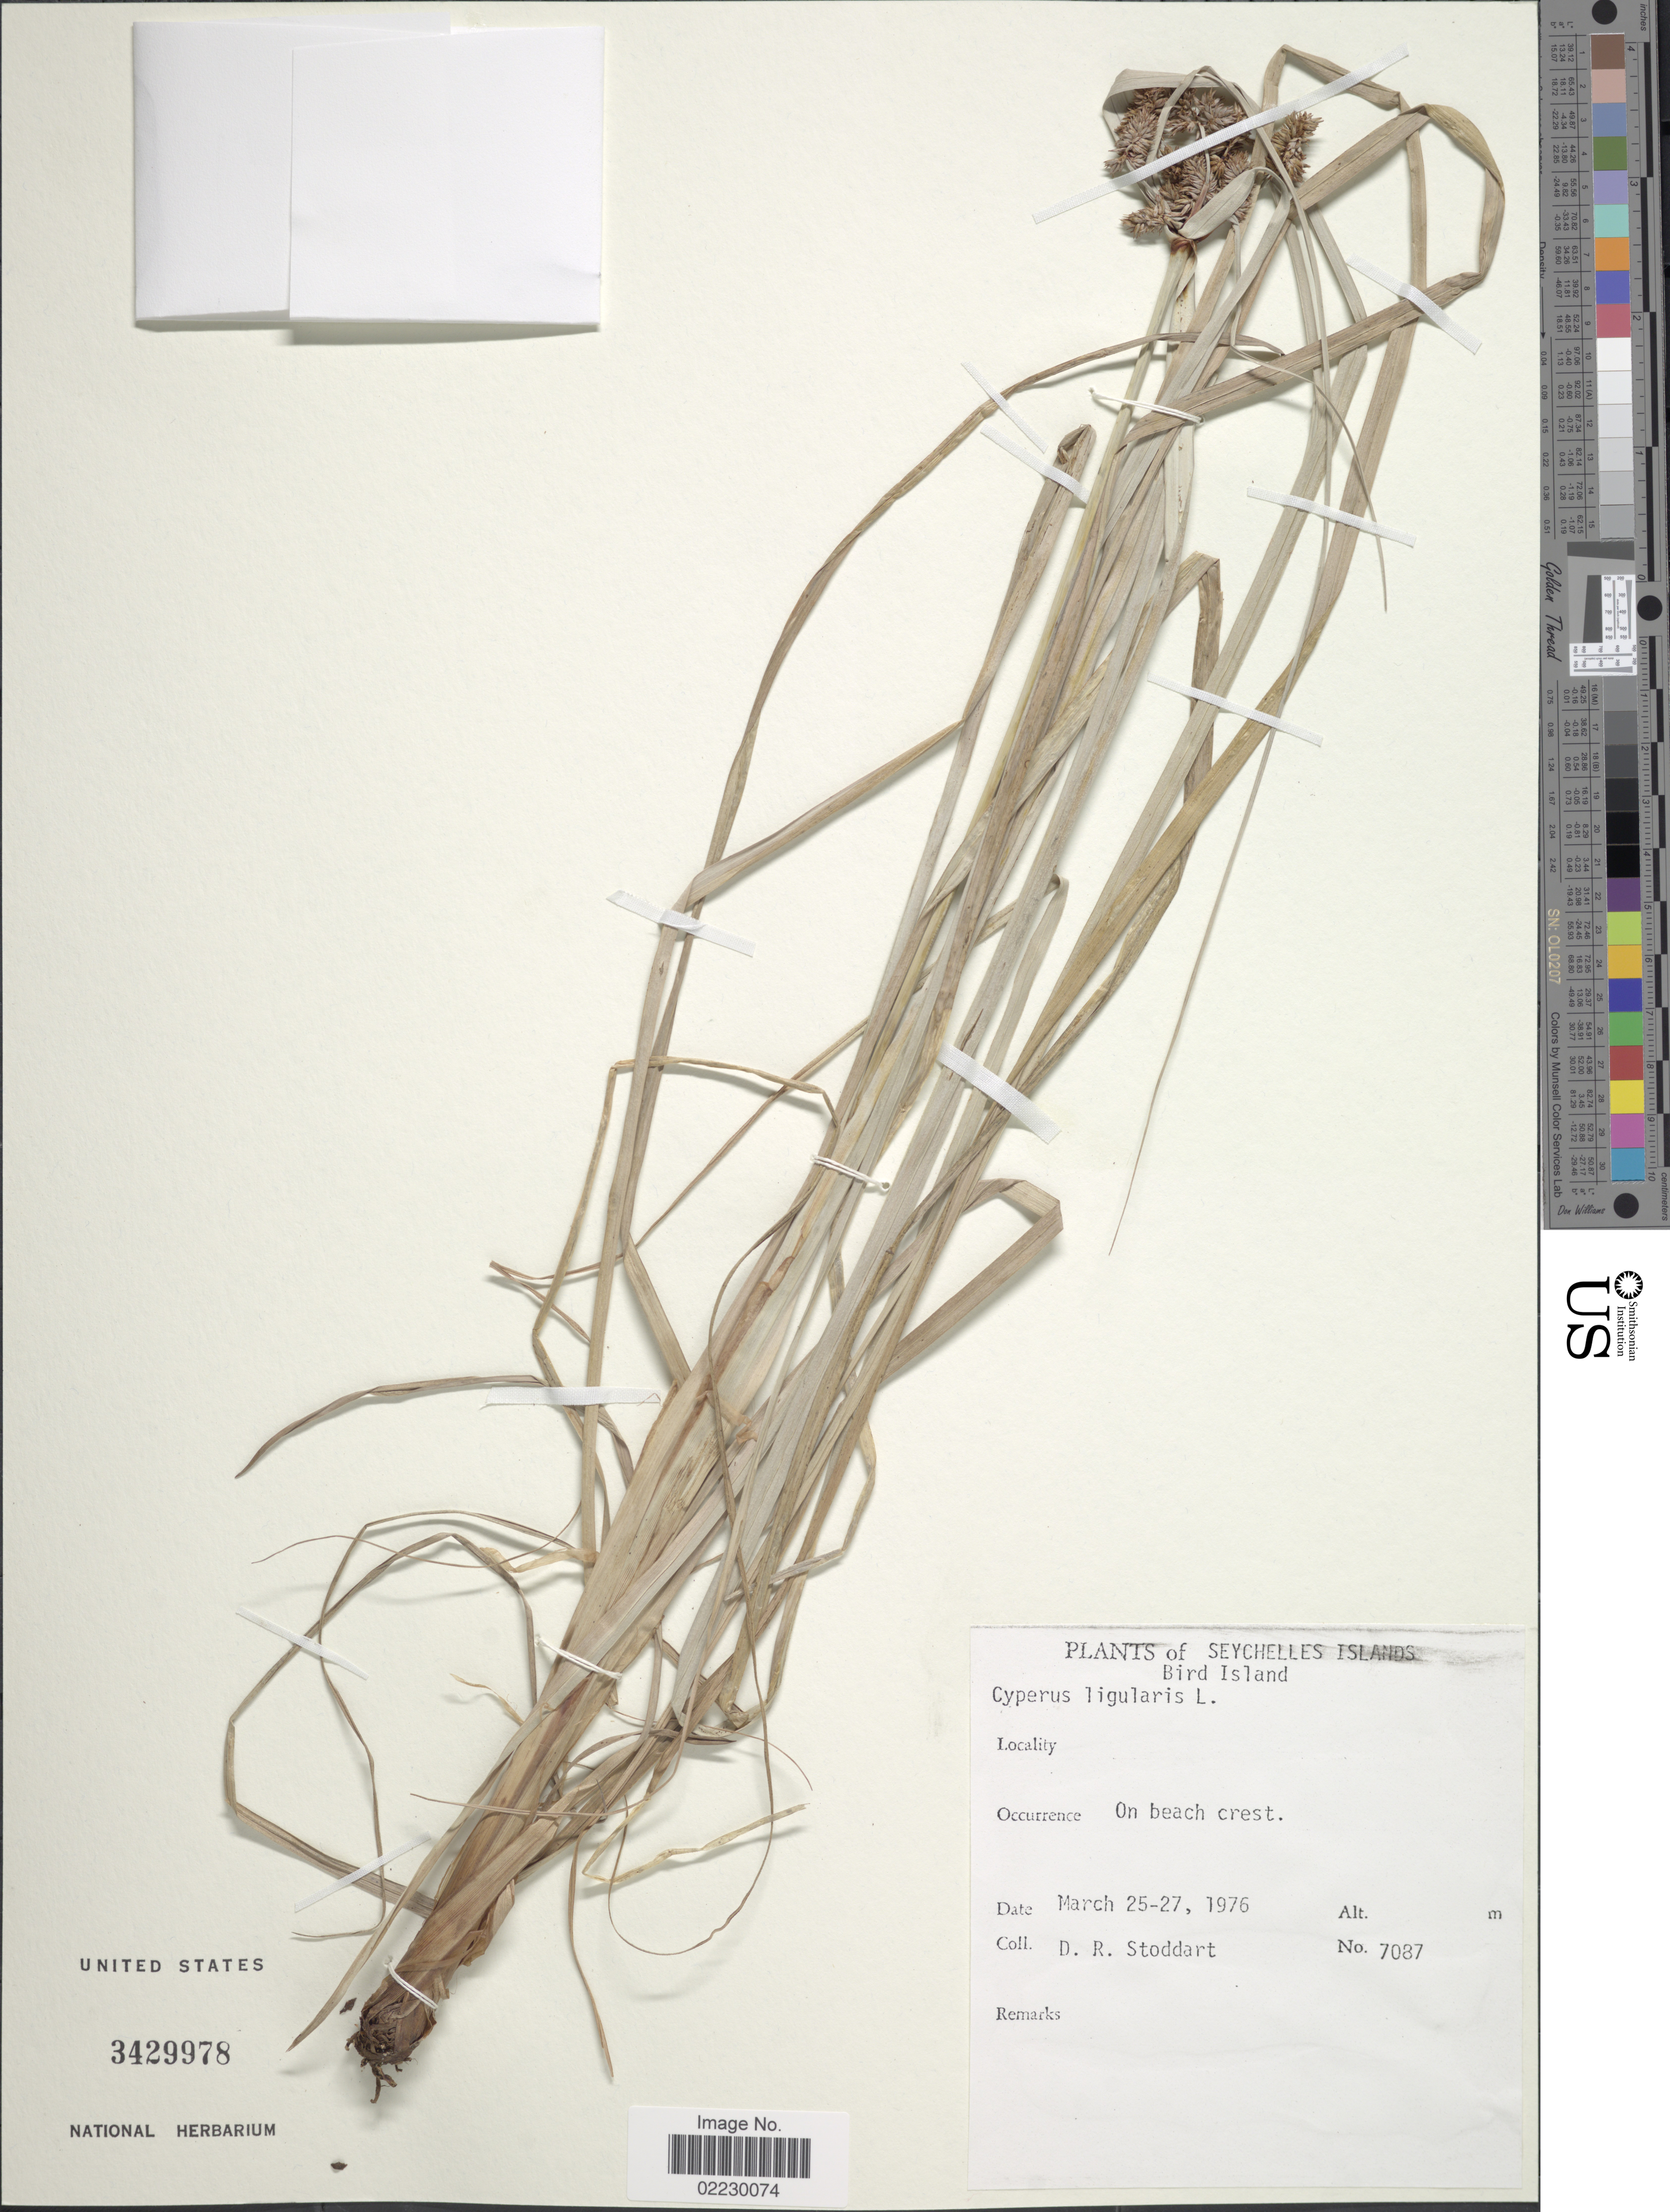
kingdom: Plantae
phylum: Tracheophyta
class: Liliopsida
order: Poales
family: Cyperaceae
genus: Cyperus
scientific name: Cyperus ligularis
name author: L.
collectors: D. R. Stoddart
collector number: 7087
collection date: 1976-03-25/1976-03-27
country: Seychelles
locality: Bird Island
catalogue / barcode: US 3429978